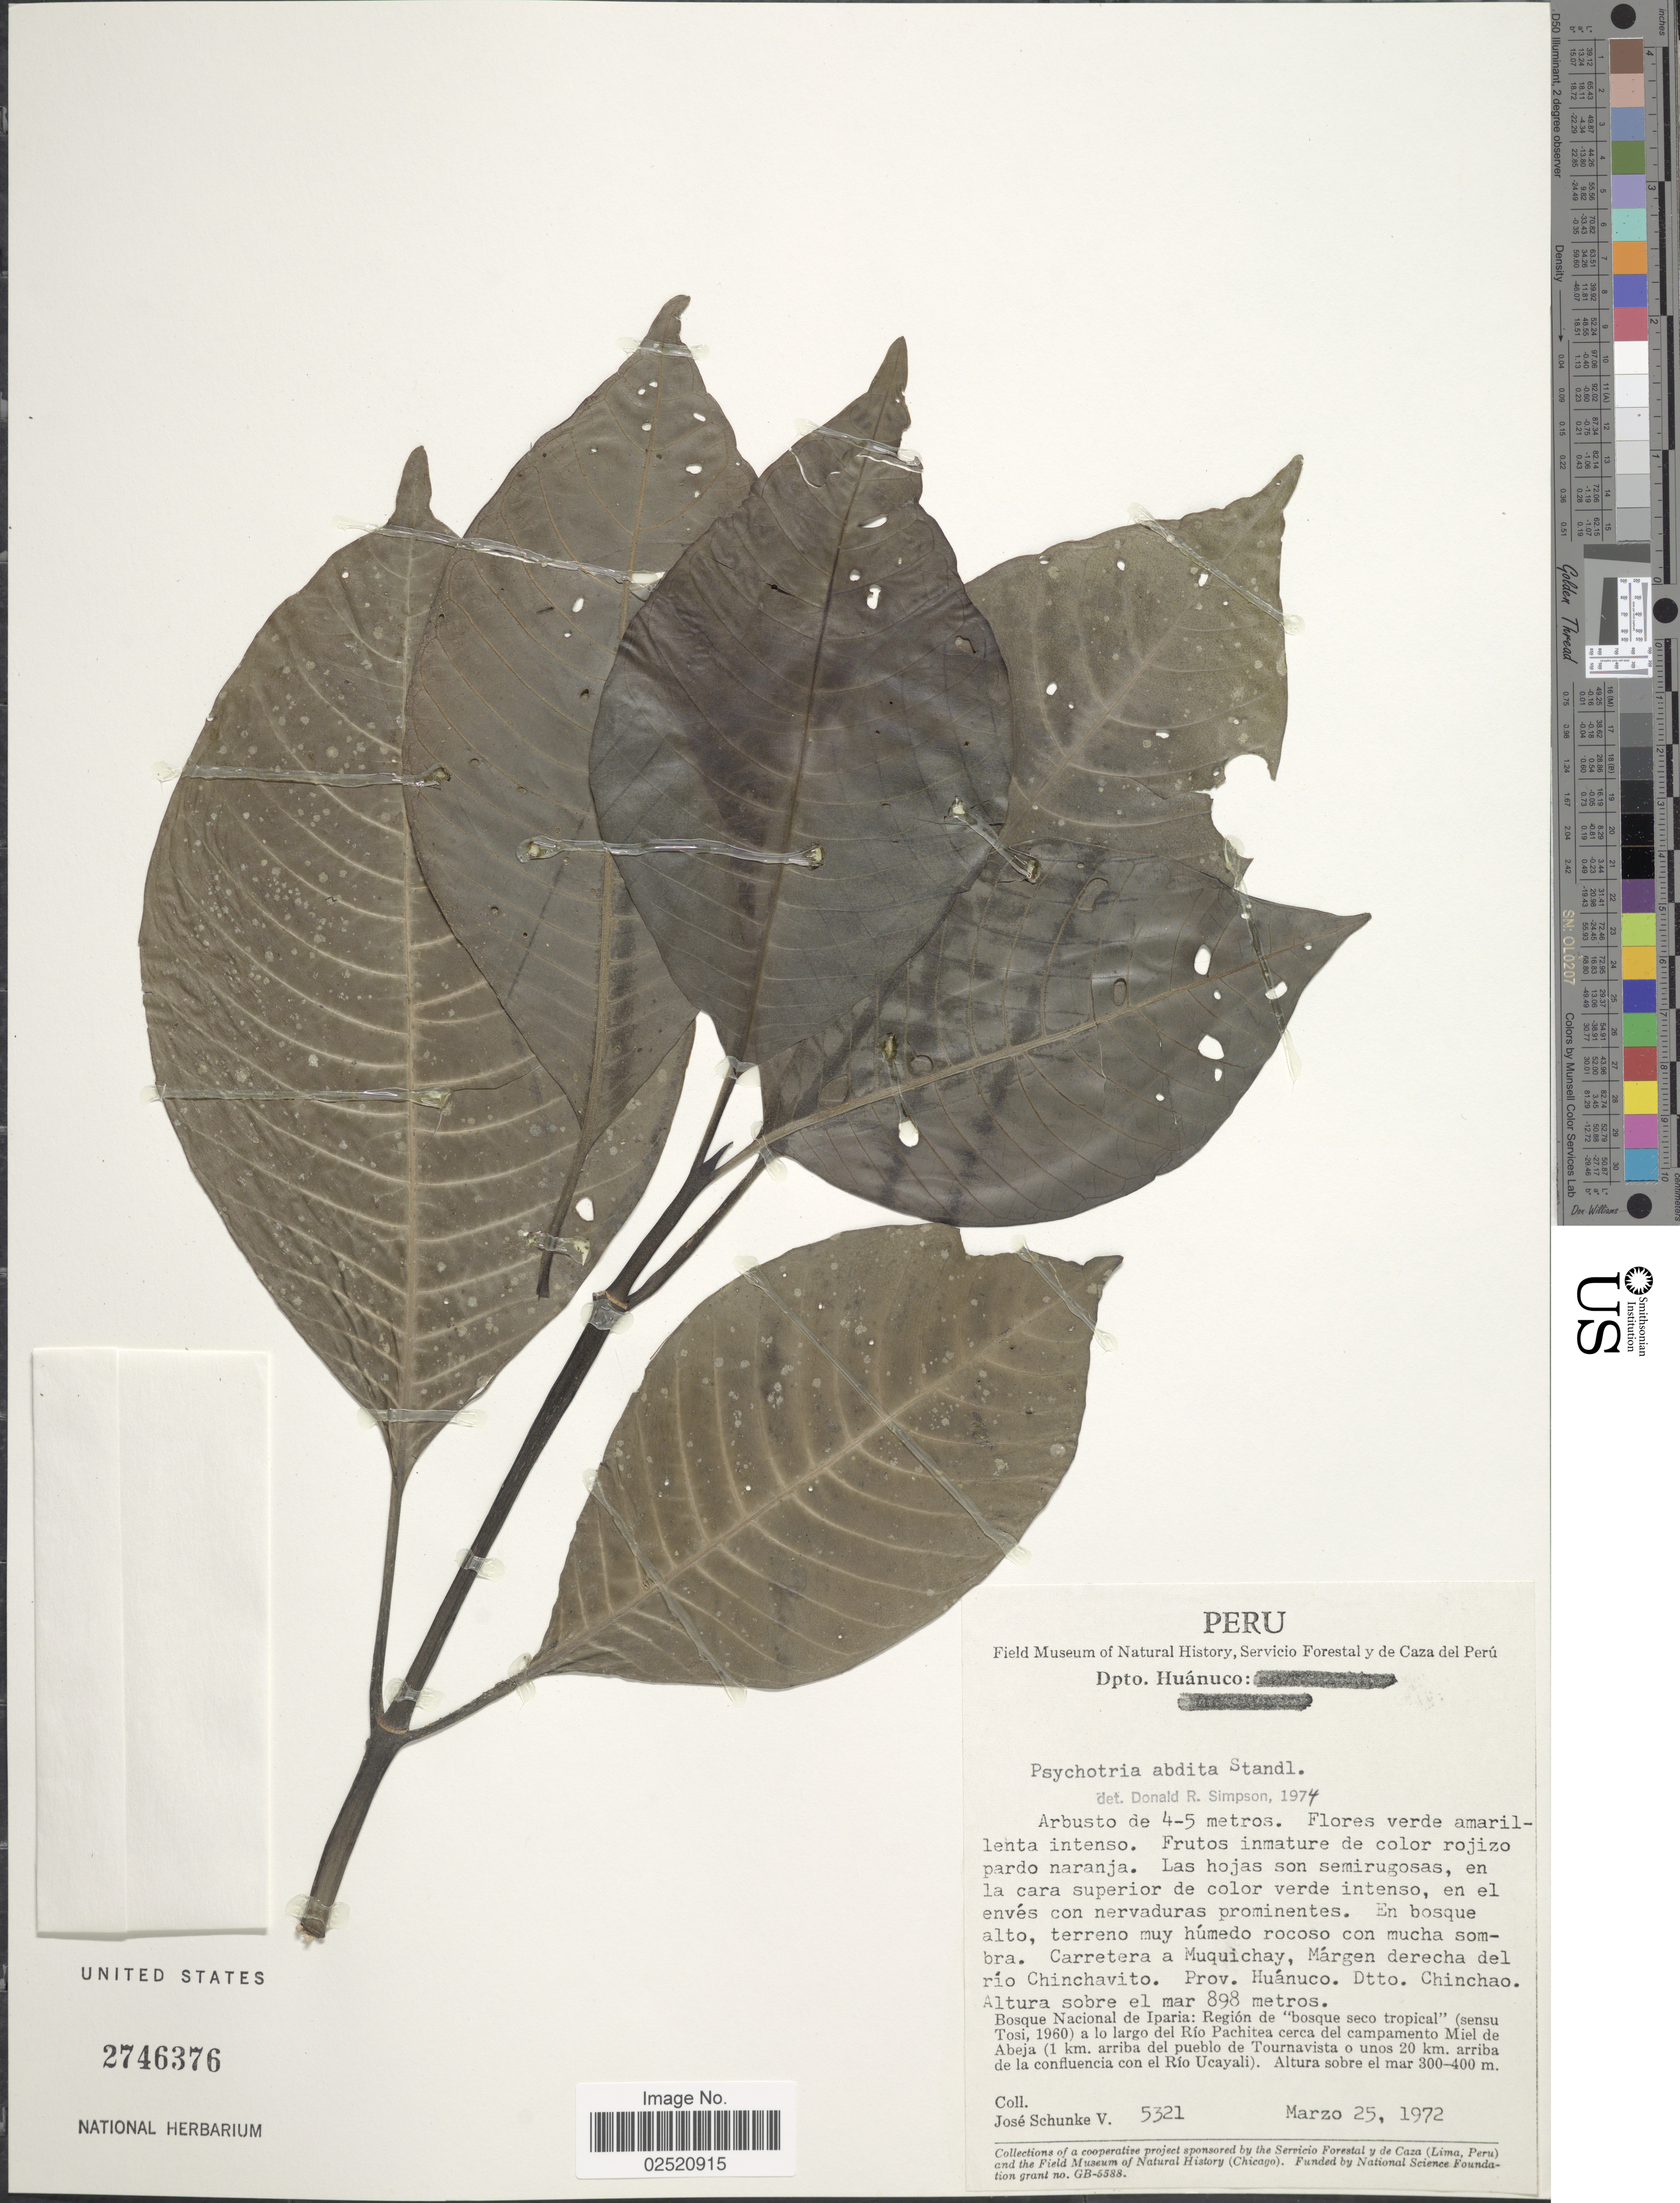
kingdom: Plantae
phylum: Tracheophyta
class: Magnoliopsida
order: Gentianales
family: Rubiaceae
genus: Psychotria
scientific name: Psychotria abdita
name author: Standl.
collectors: J. Schunke Vigo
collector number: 5321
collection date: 1972-03-25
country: Peru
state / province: Huánuco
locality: Carretera a Muquichay, Margen derecha del rio Chinchavito, Dtto. Chinchao, Bosque Nacional de Iparia: Region de " bosque seco tropical" a lo largo del Rio Pachitea cerca del campamento Miel de Abeja (1 km. arriba del pueblo de Tournavista o unos 20 km. arriba de la confluencia con el Rio Ucayali)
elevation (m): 898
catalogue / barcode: US 2746376